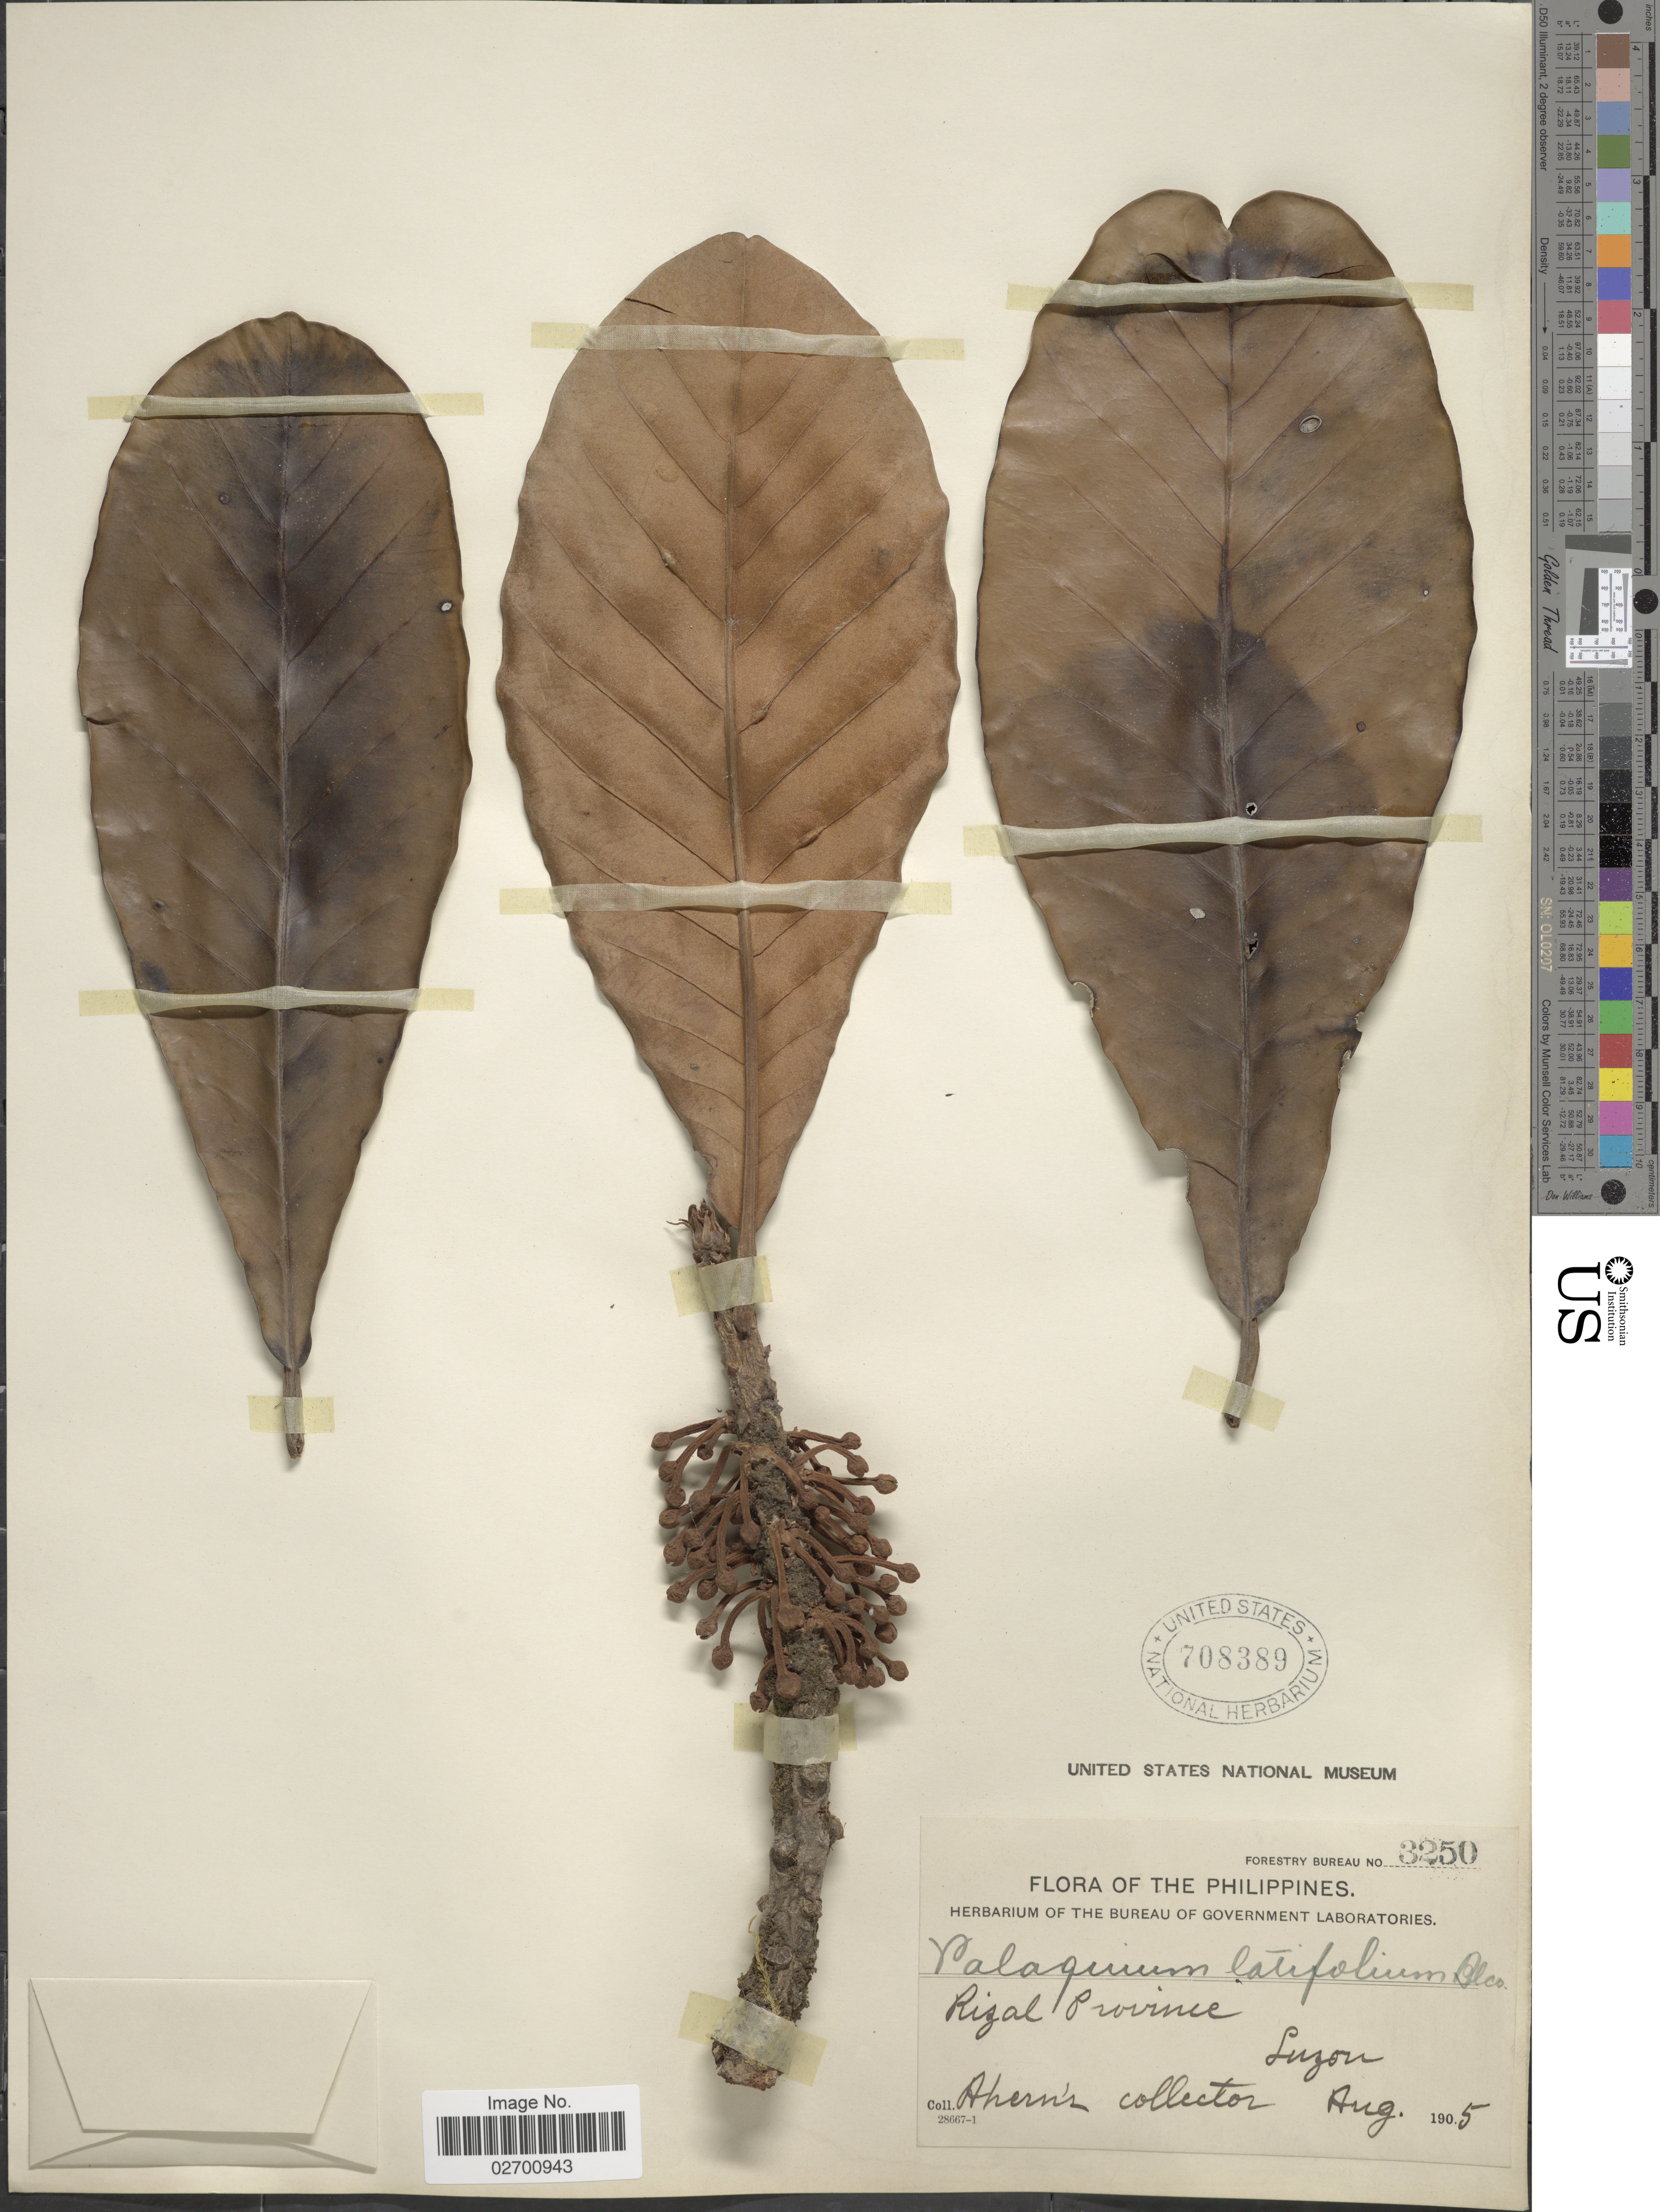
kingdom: Plantae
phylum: Tracheophyta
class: Magnoliopsida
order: Ericales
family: Sapotaceae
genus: Palaquium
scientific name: Palaquium philippense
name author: (Perr.) C.B. Rob.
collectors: Ahern's collector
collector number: Forestry Bureau 3250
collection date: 1905-08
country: Philippines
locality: Rizal Province. Luzon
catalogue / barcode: US 708389